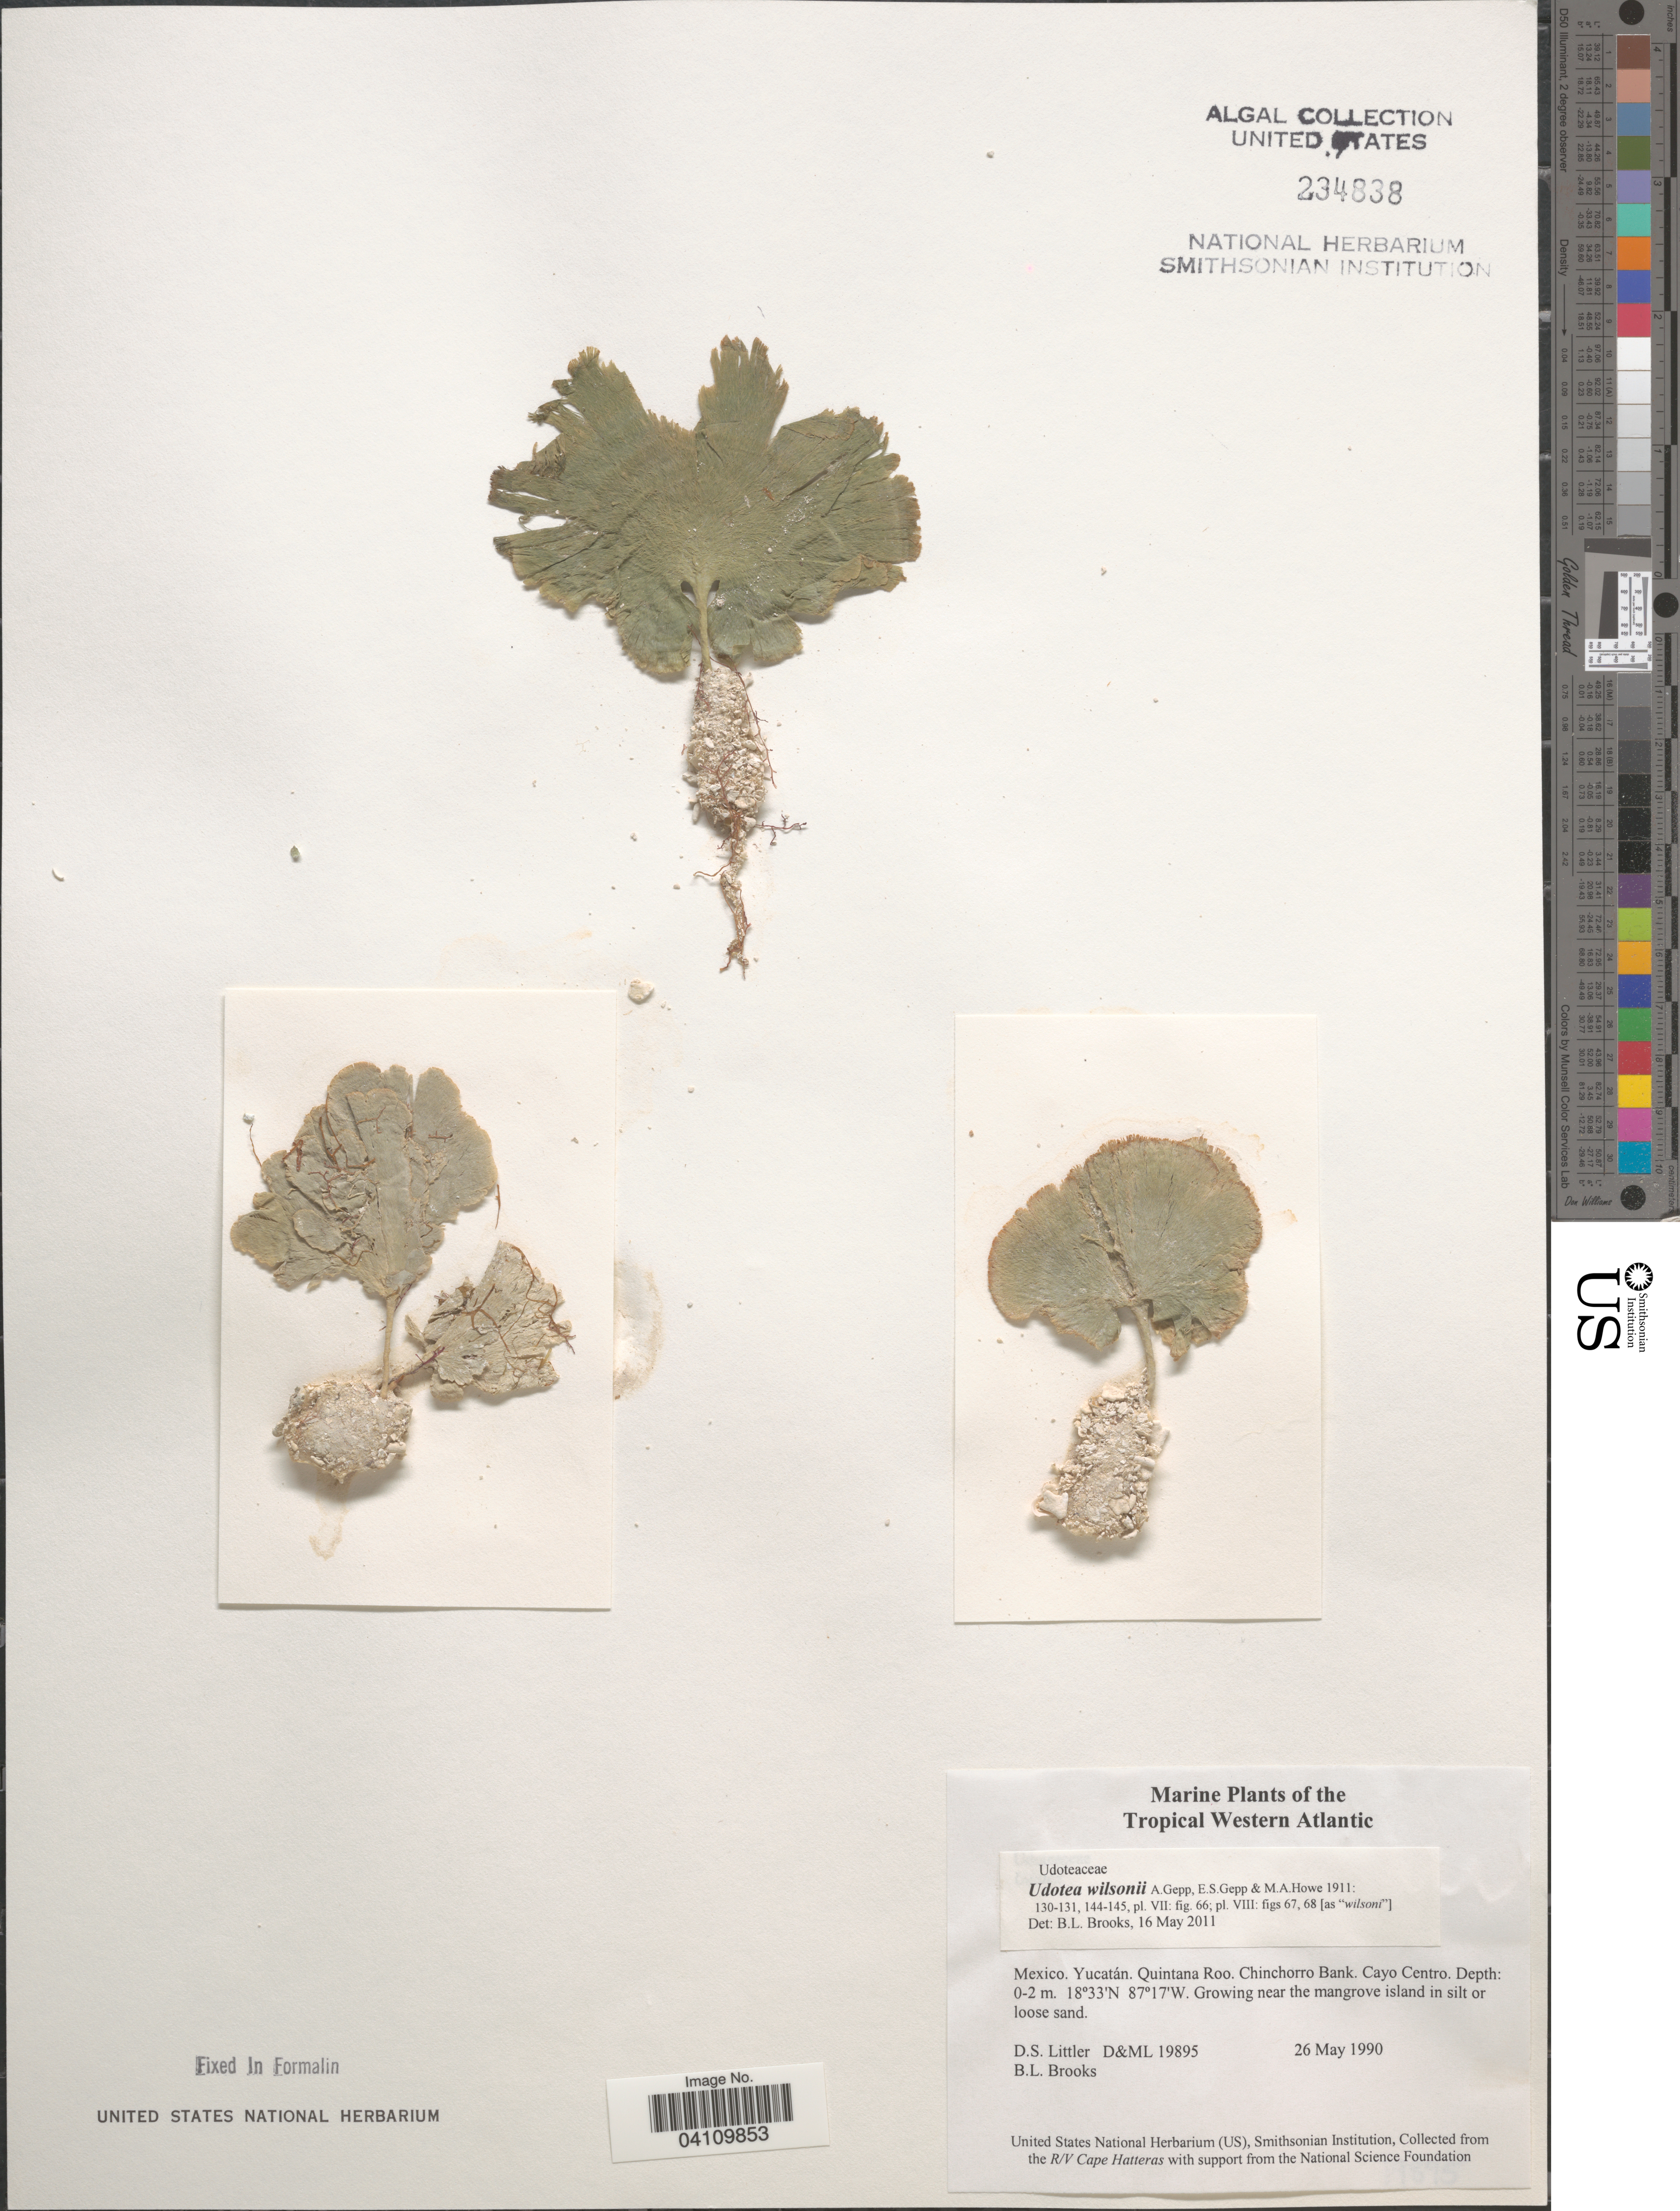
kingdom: Plantae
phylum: Chlorophyta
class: Ulvophyceae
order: Bryopsidales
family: Udoteaceae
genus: Udotea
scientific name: Udotea wilsonii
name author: A. Gepp et al. in A. Gepp & E. Gepp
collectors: D. S. Littler & B. Brooks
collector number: D&ML 19895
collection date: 1990-05-26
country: Mexico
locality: Tropical Western Atlantic. Yucatán. Quintana Roo. Chinchorro Banks, Cayo Centro.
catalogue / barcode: US 234838